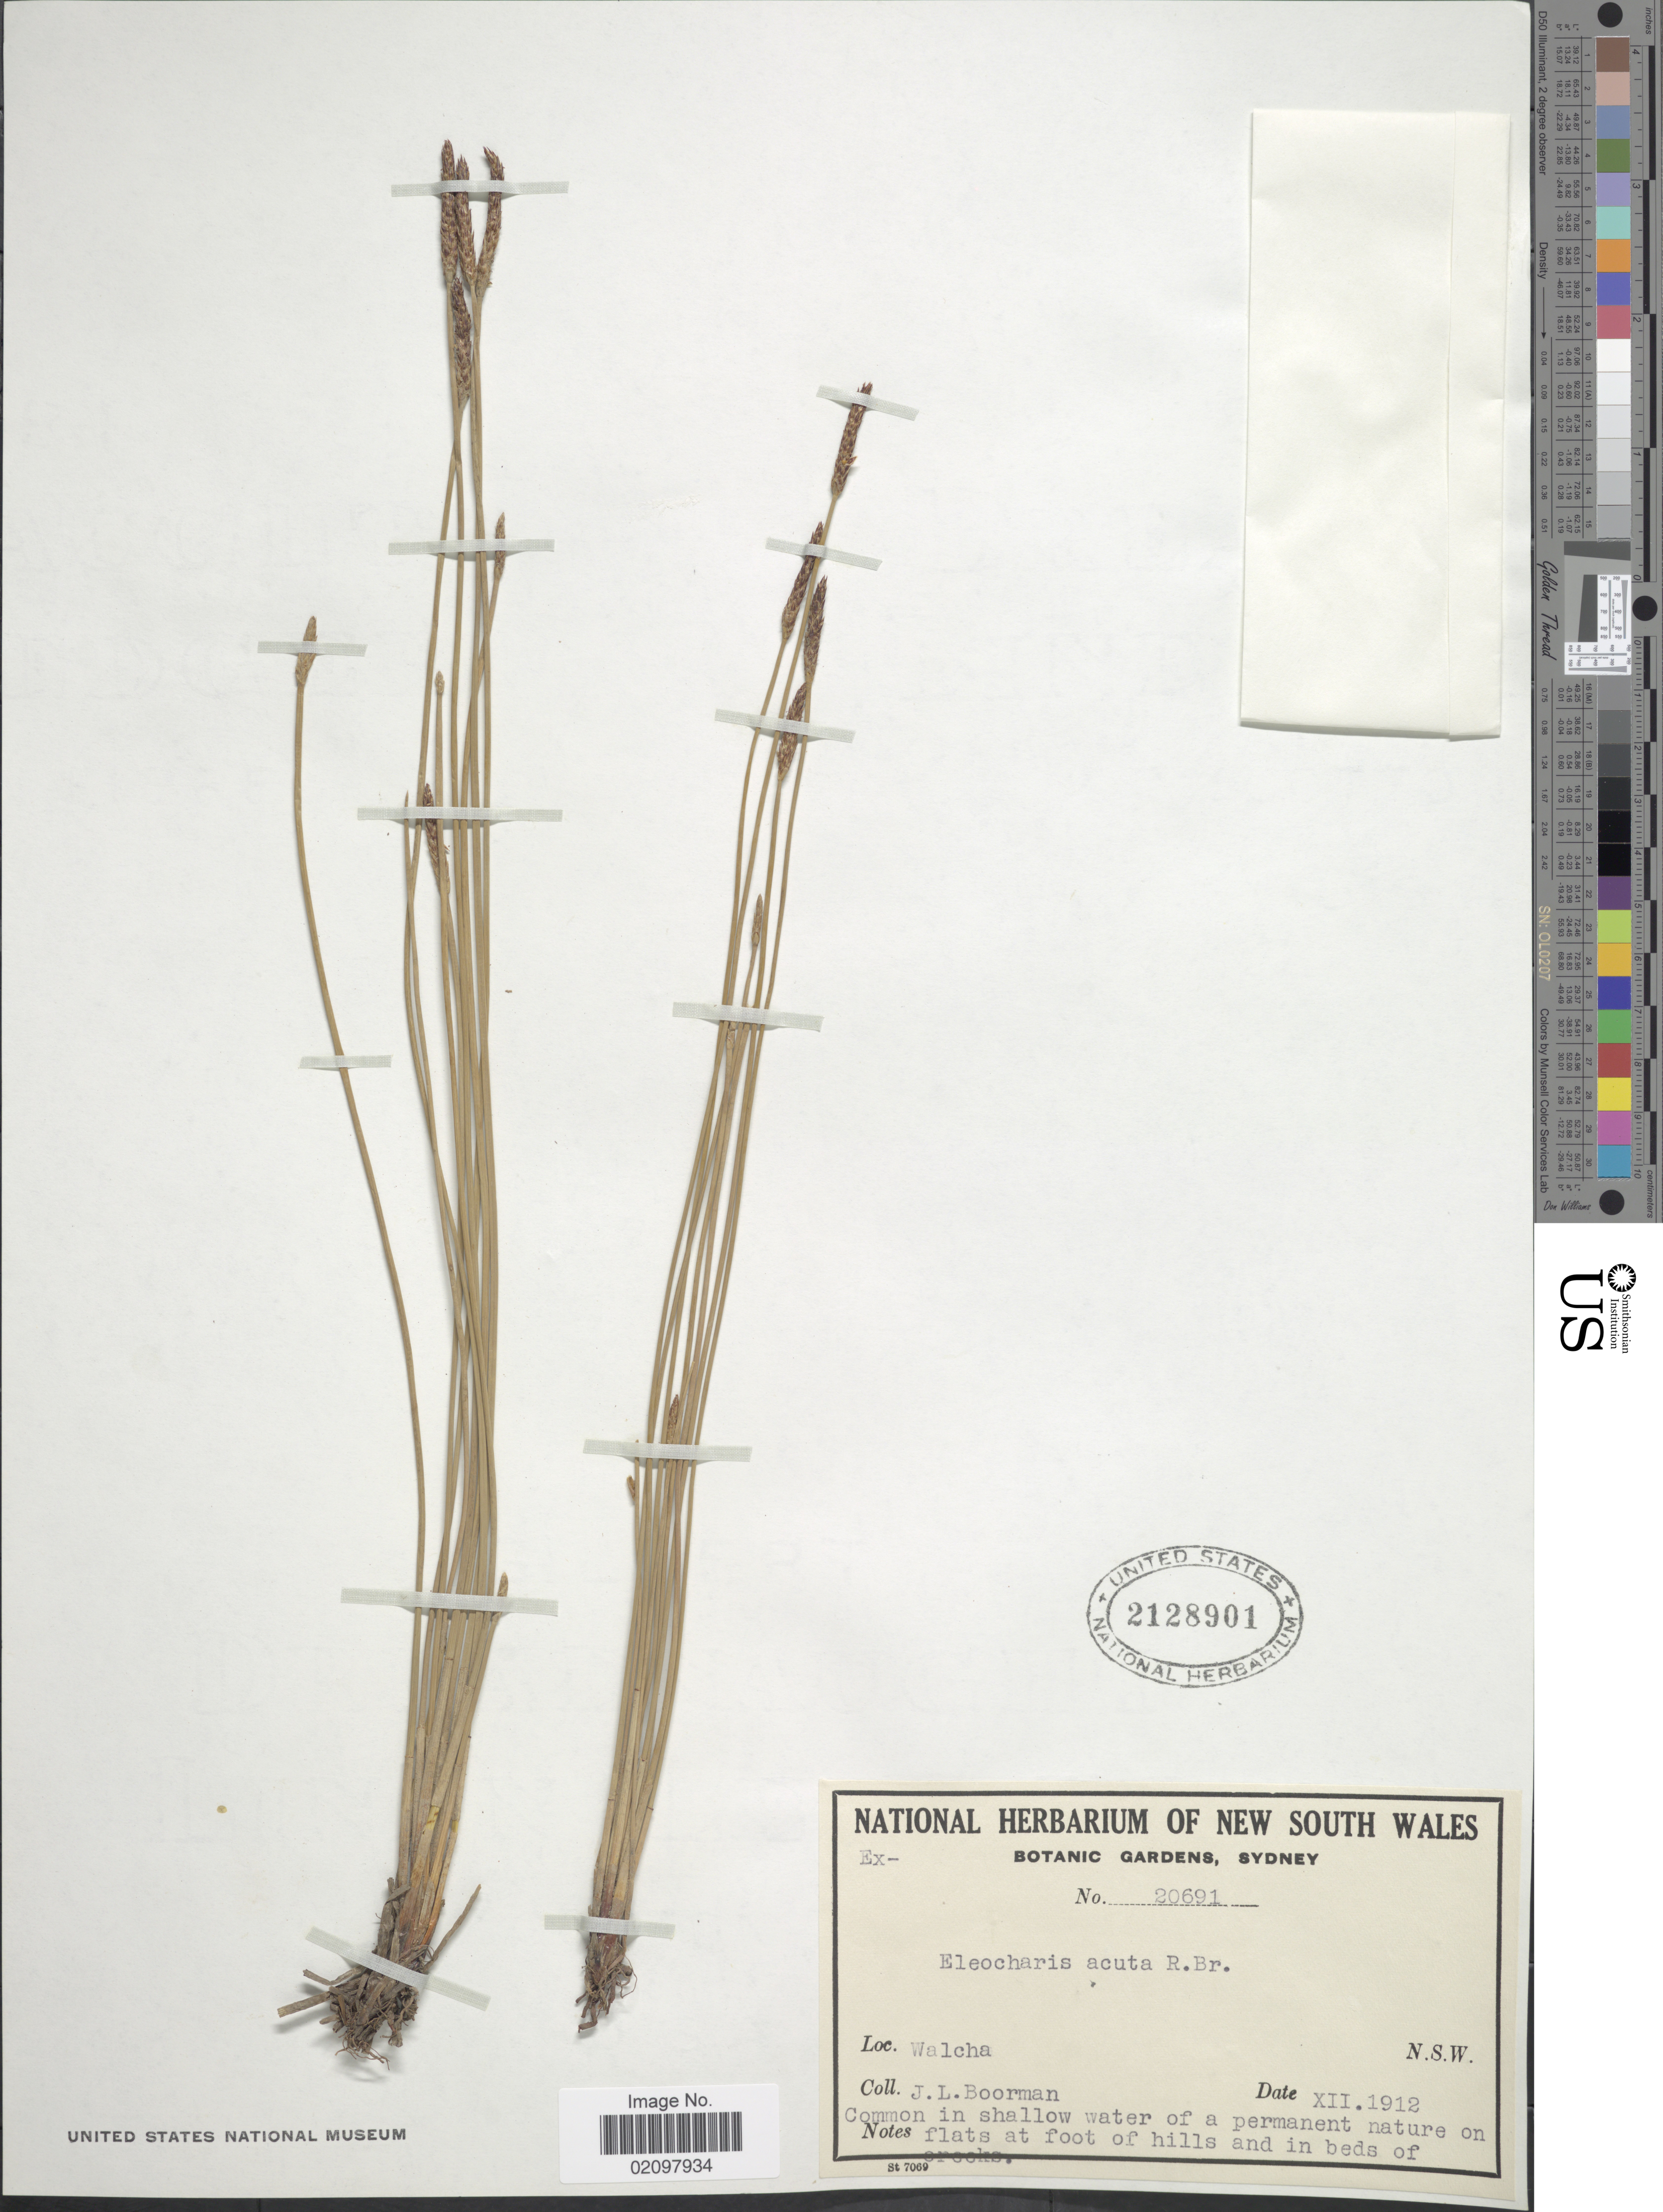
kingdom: Plantae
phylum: Tracheophyta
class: Liliopsida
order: Poales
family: Cyperaceae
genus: Eleocharis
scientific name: Eleocharis acuta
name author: R. Br.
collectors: J. Boorman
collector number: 20691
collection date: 1912-12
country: Australia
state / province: New South Wales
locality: Walcha, Common in shallow water of a permanent nature on flats at foot of hills and in beds of creeks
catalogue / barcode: US 2128901